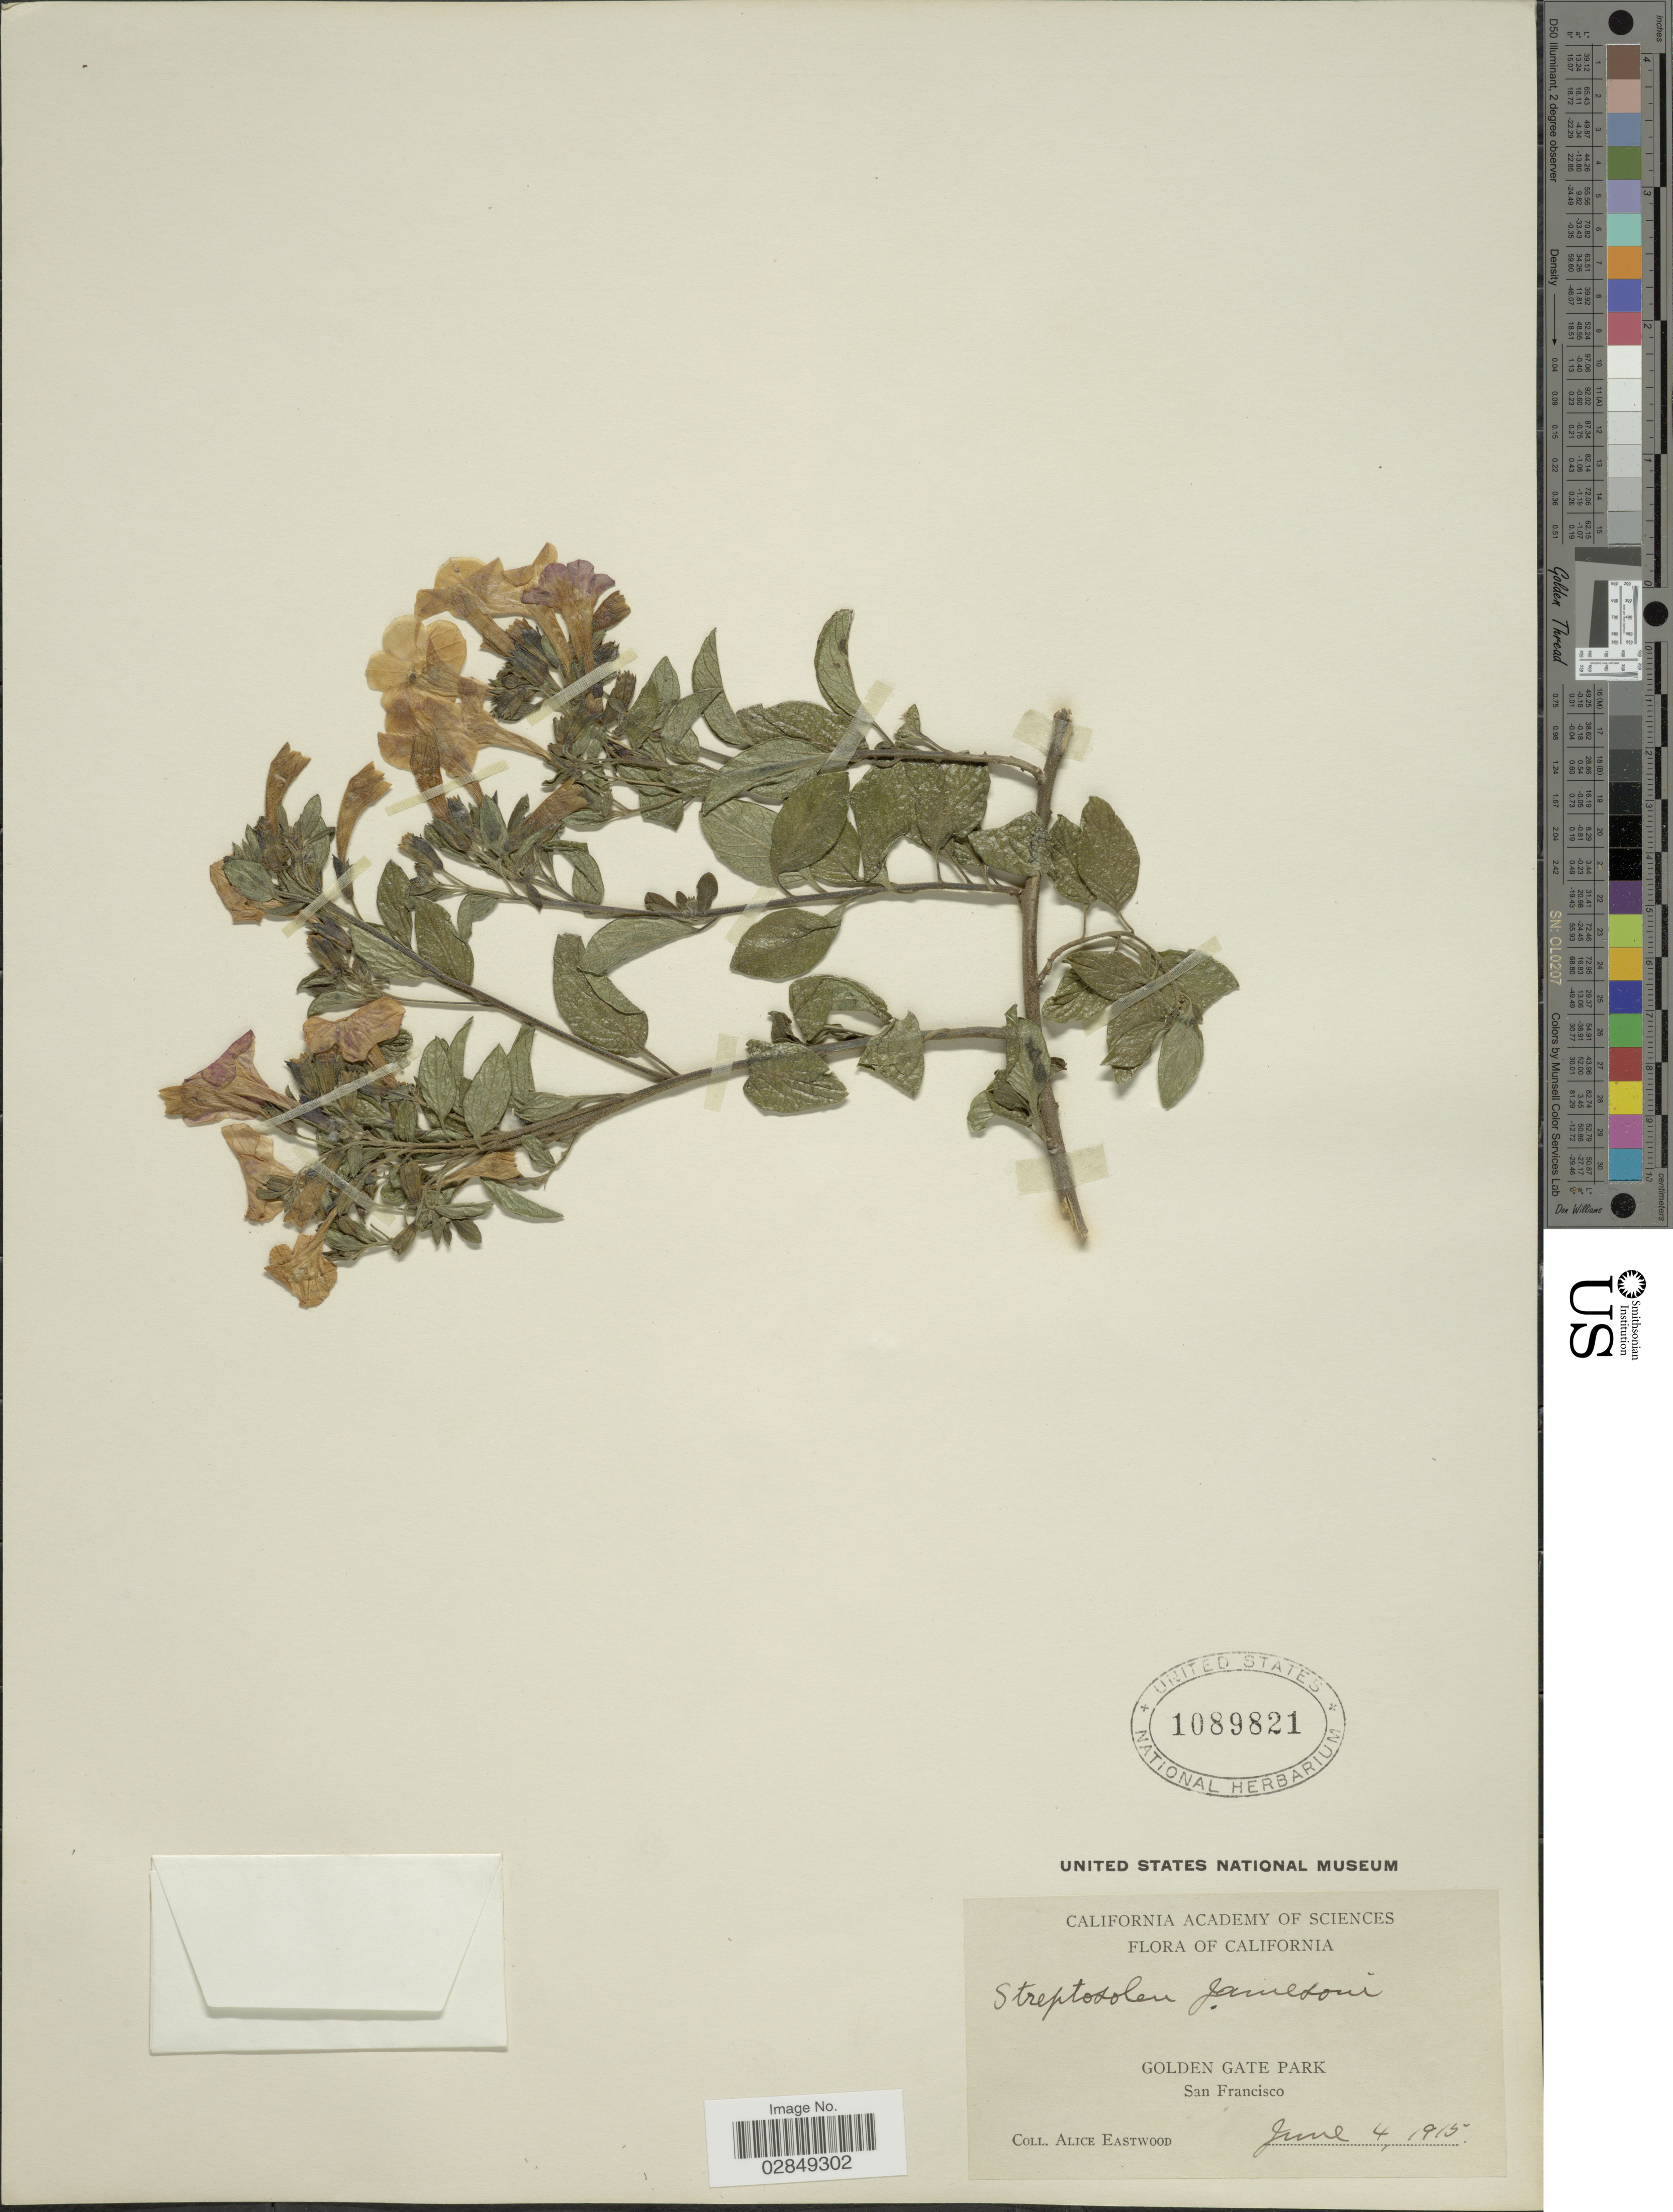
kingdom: Plantae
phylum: Tracheophyta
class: Magnoliopsida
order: Solanales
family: Solanaceae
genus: Streptosolen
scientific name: Streptosolen jamesonii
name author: (Benth.) Miers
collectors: A. Eastwood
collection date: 1915-06-04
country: United States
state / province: California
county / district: San Francisco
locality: Golden State Park. San Francisco.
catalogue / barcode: US 1089821